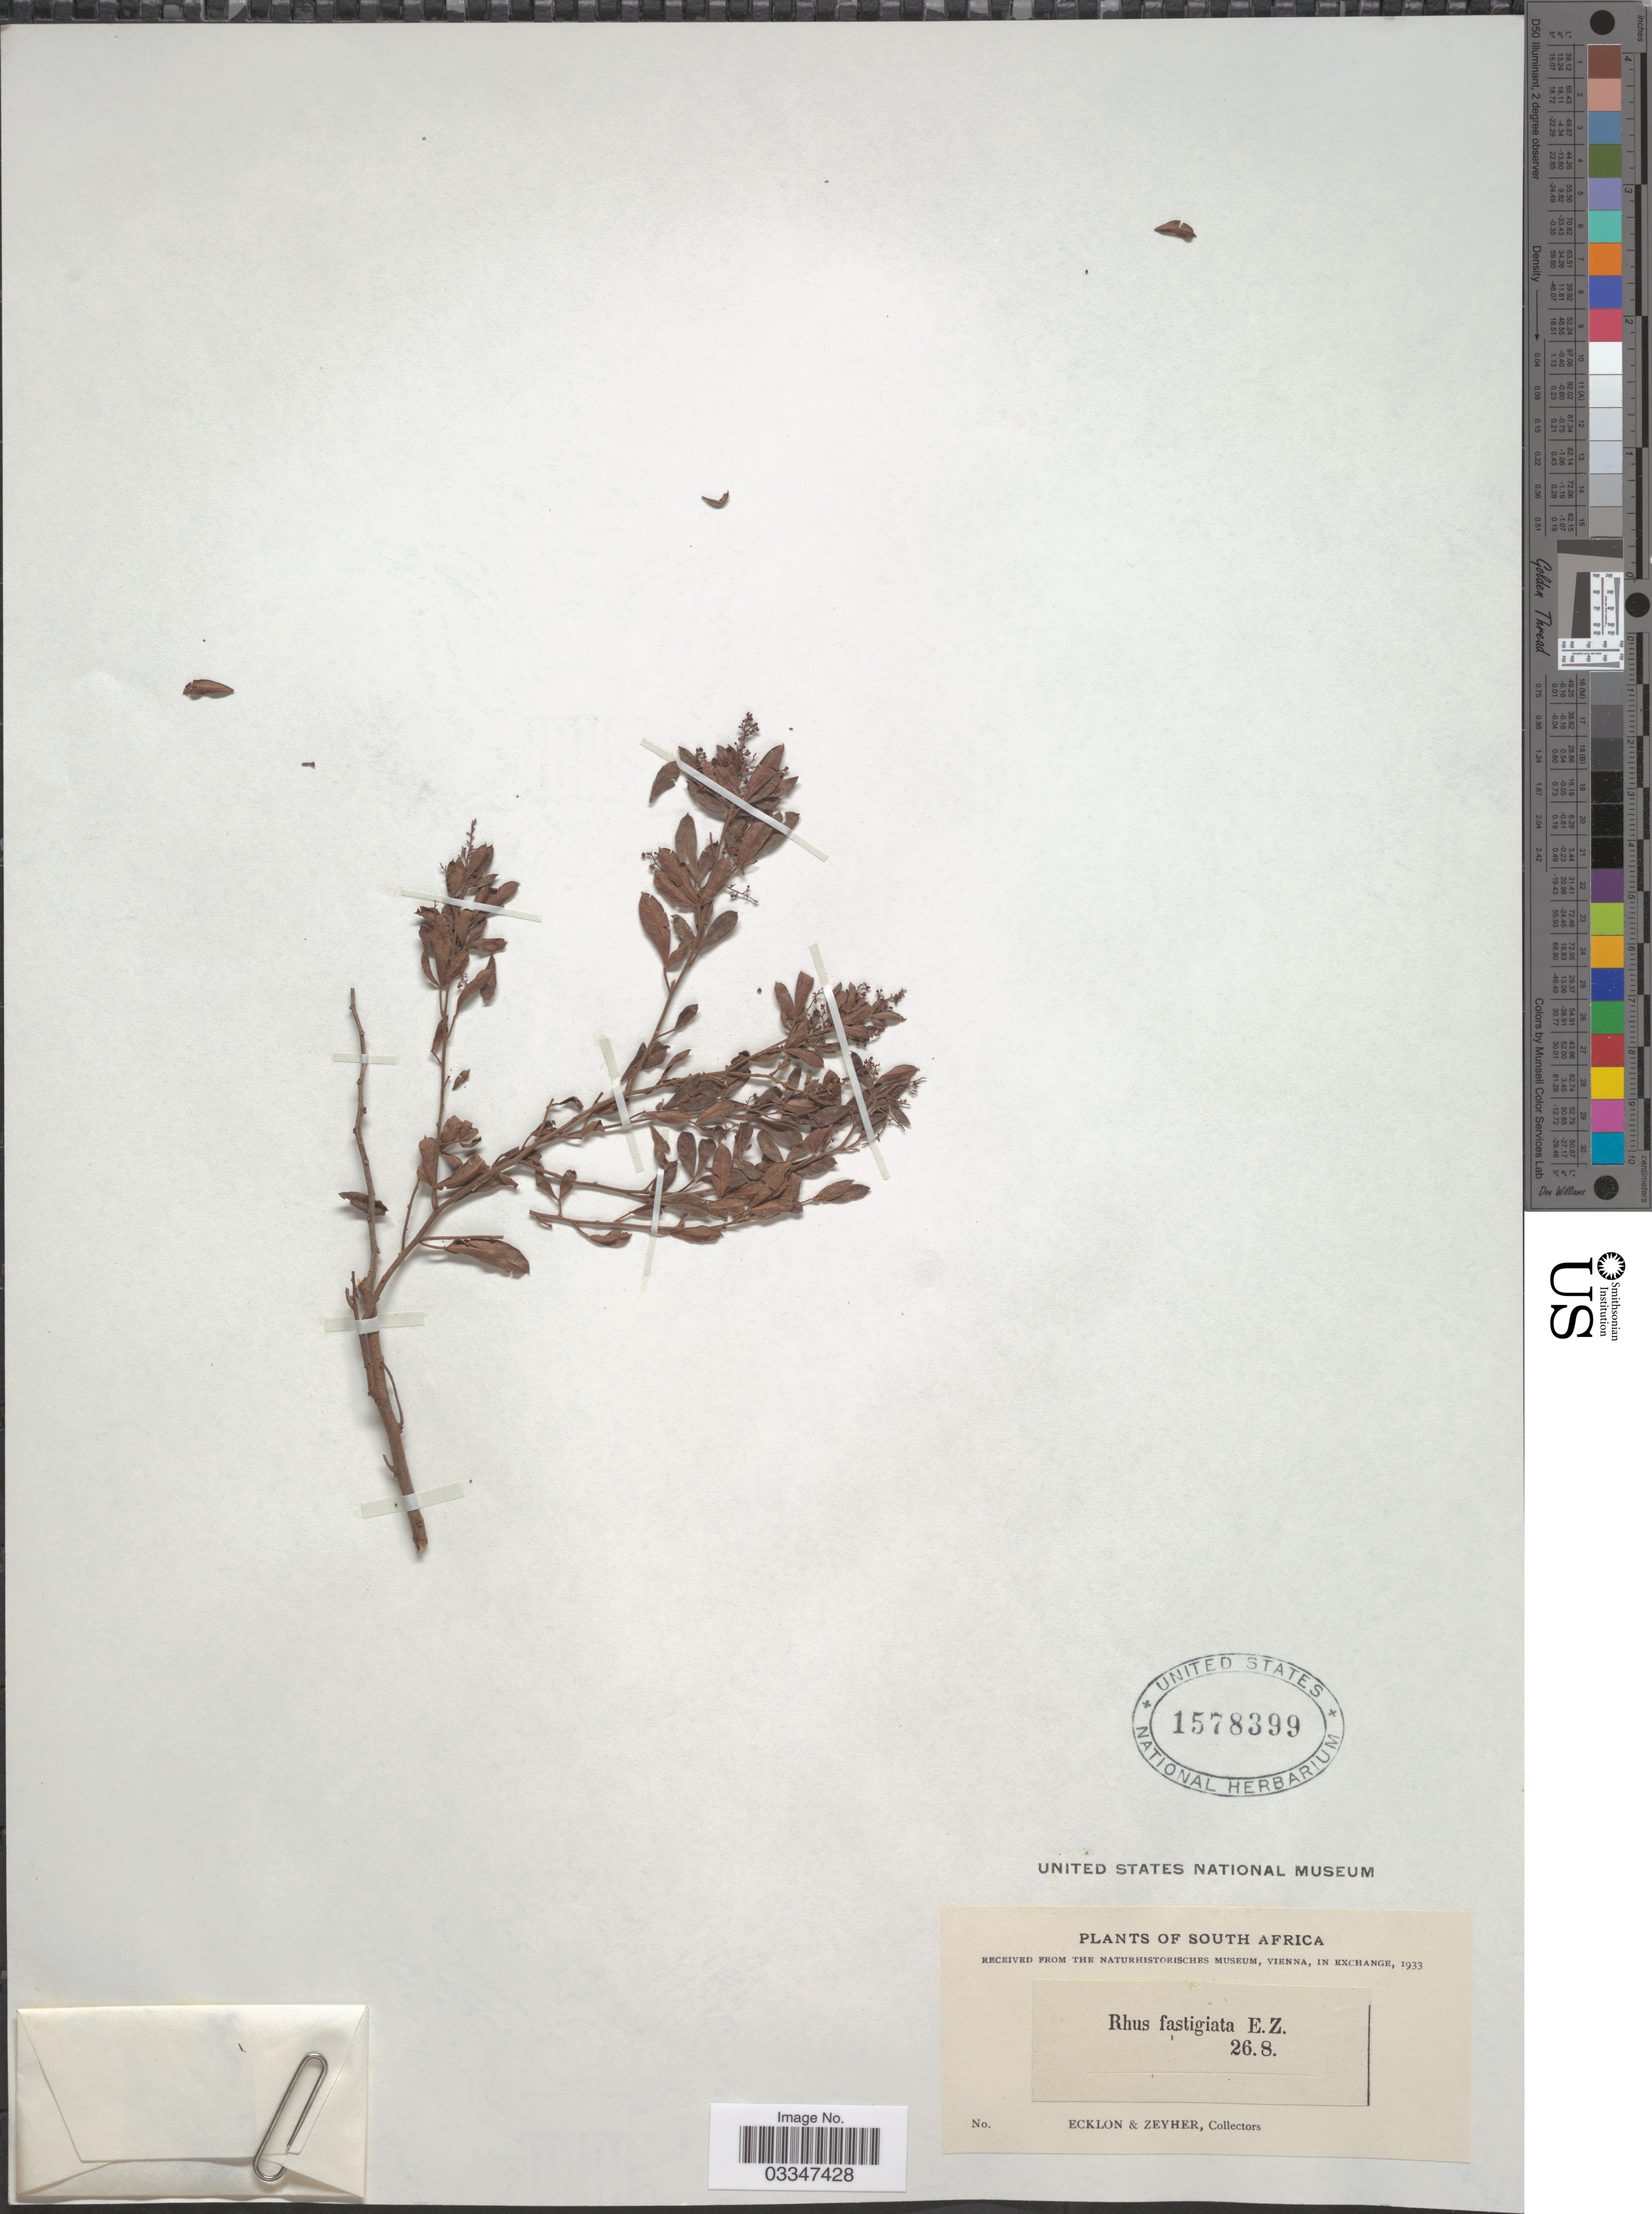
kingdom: Plantae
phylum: Tracheophyta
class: Magnoliopsida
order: Sapindales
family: Anacardiaceae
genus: Rhus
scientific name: Rhus fastigiata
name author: Eckl. & Zeyh.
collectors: -. Ecklon & -. Zeyher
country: South Africa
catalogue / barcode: US 1578399